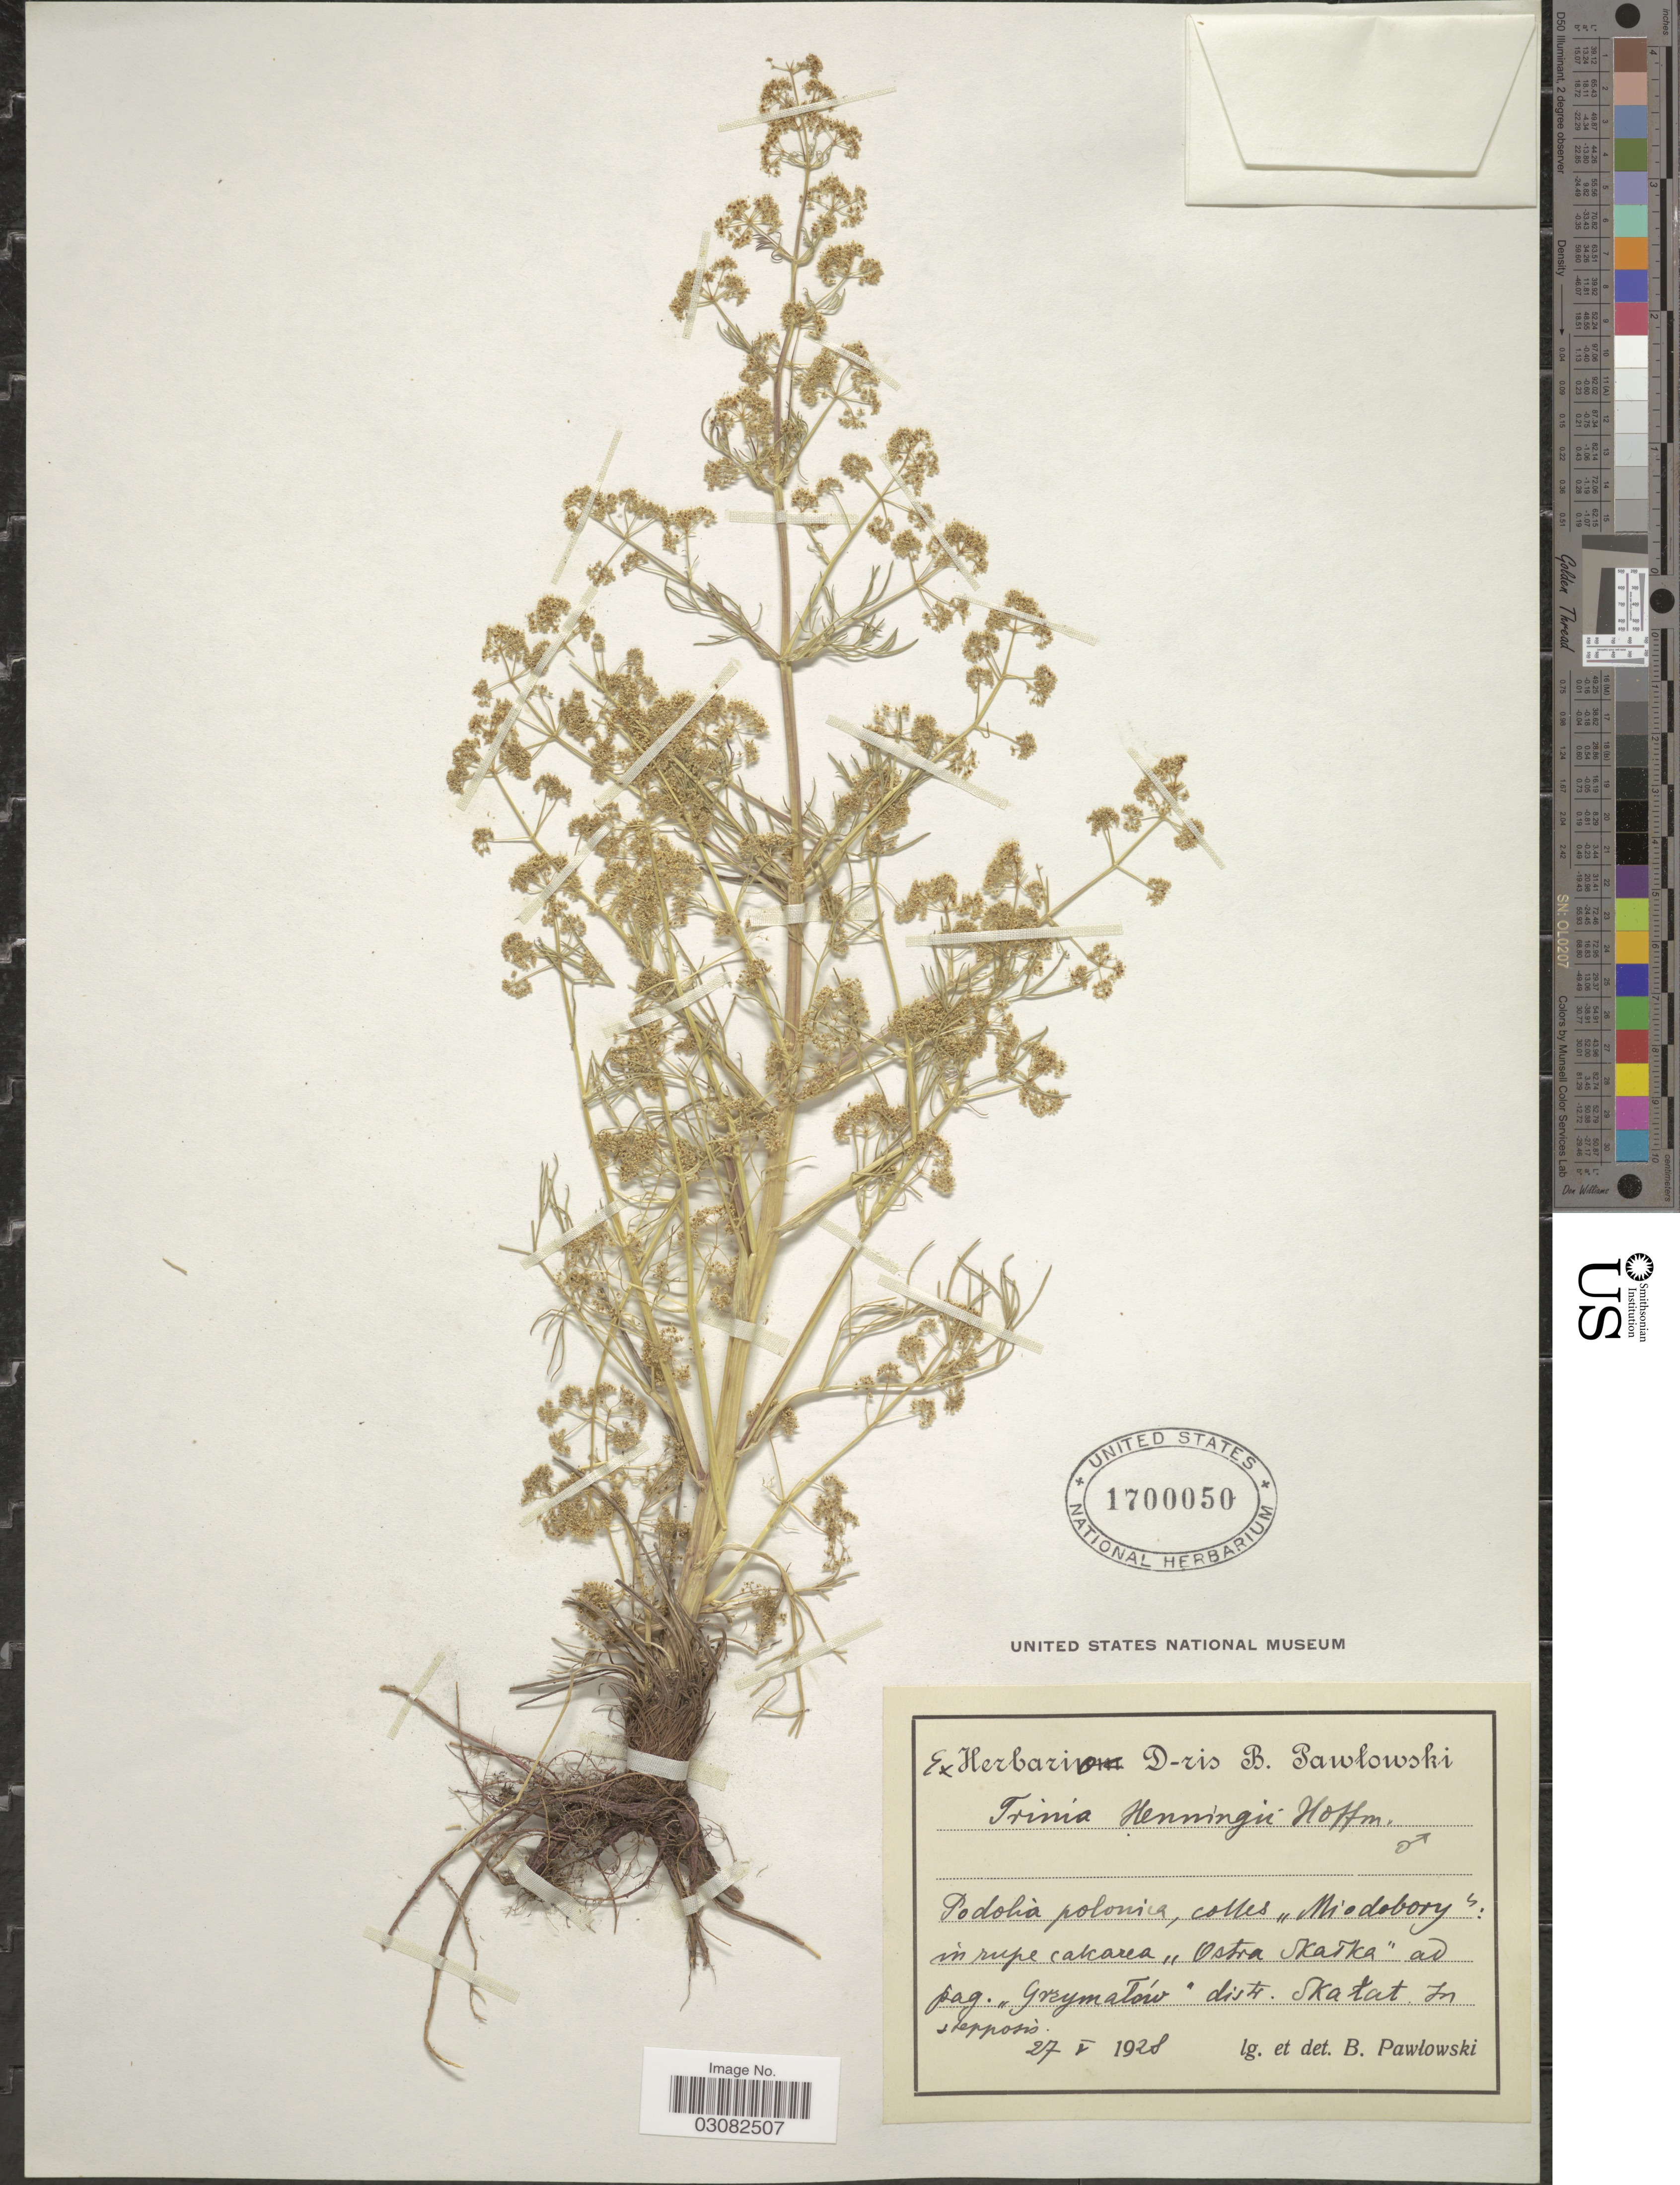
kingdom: Plantae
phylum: Tracheophyta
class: Magnoliopsida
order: Apiales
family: Apiaceae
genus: Trinia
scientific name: Trinia henningii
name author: Hoffm.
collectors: B. Pawlowski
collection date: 1928-05-27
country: Poland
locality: Podolia polonica, colles "Miodobory": in rupe cakarea [interpreted] "Ostra Skatka" ad pag. "Grymatow" [interpreted] distr. Skatat.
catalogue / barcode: US 1700050